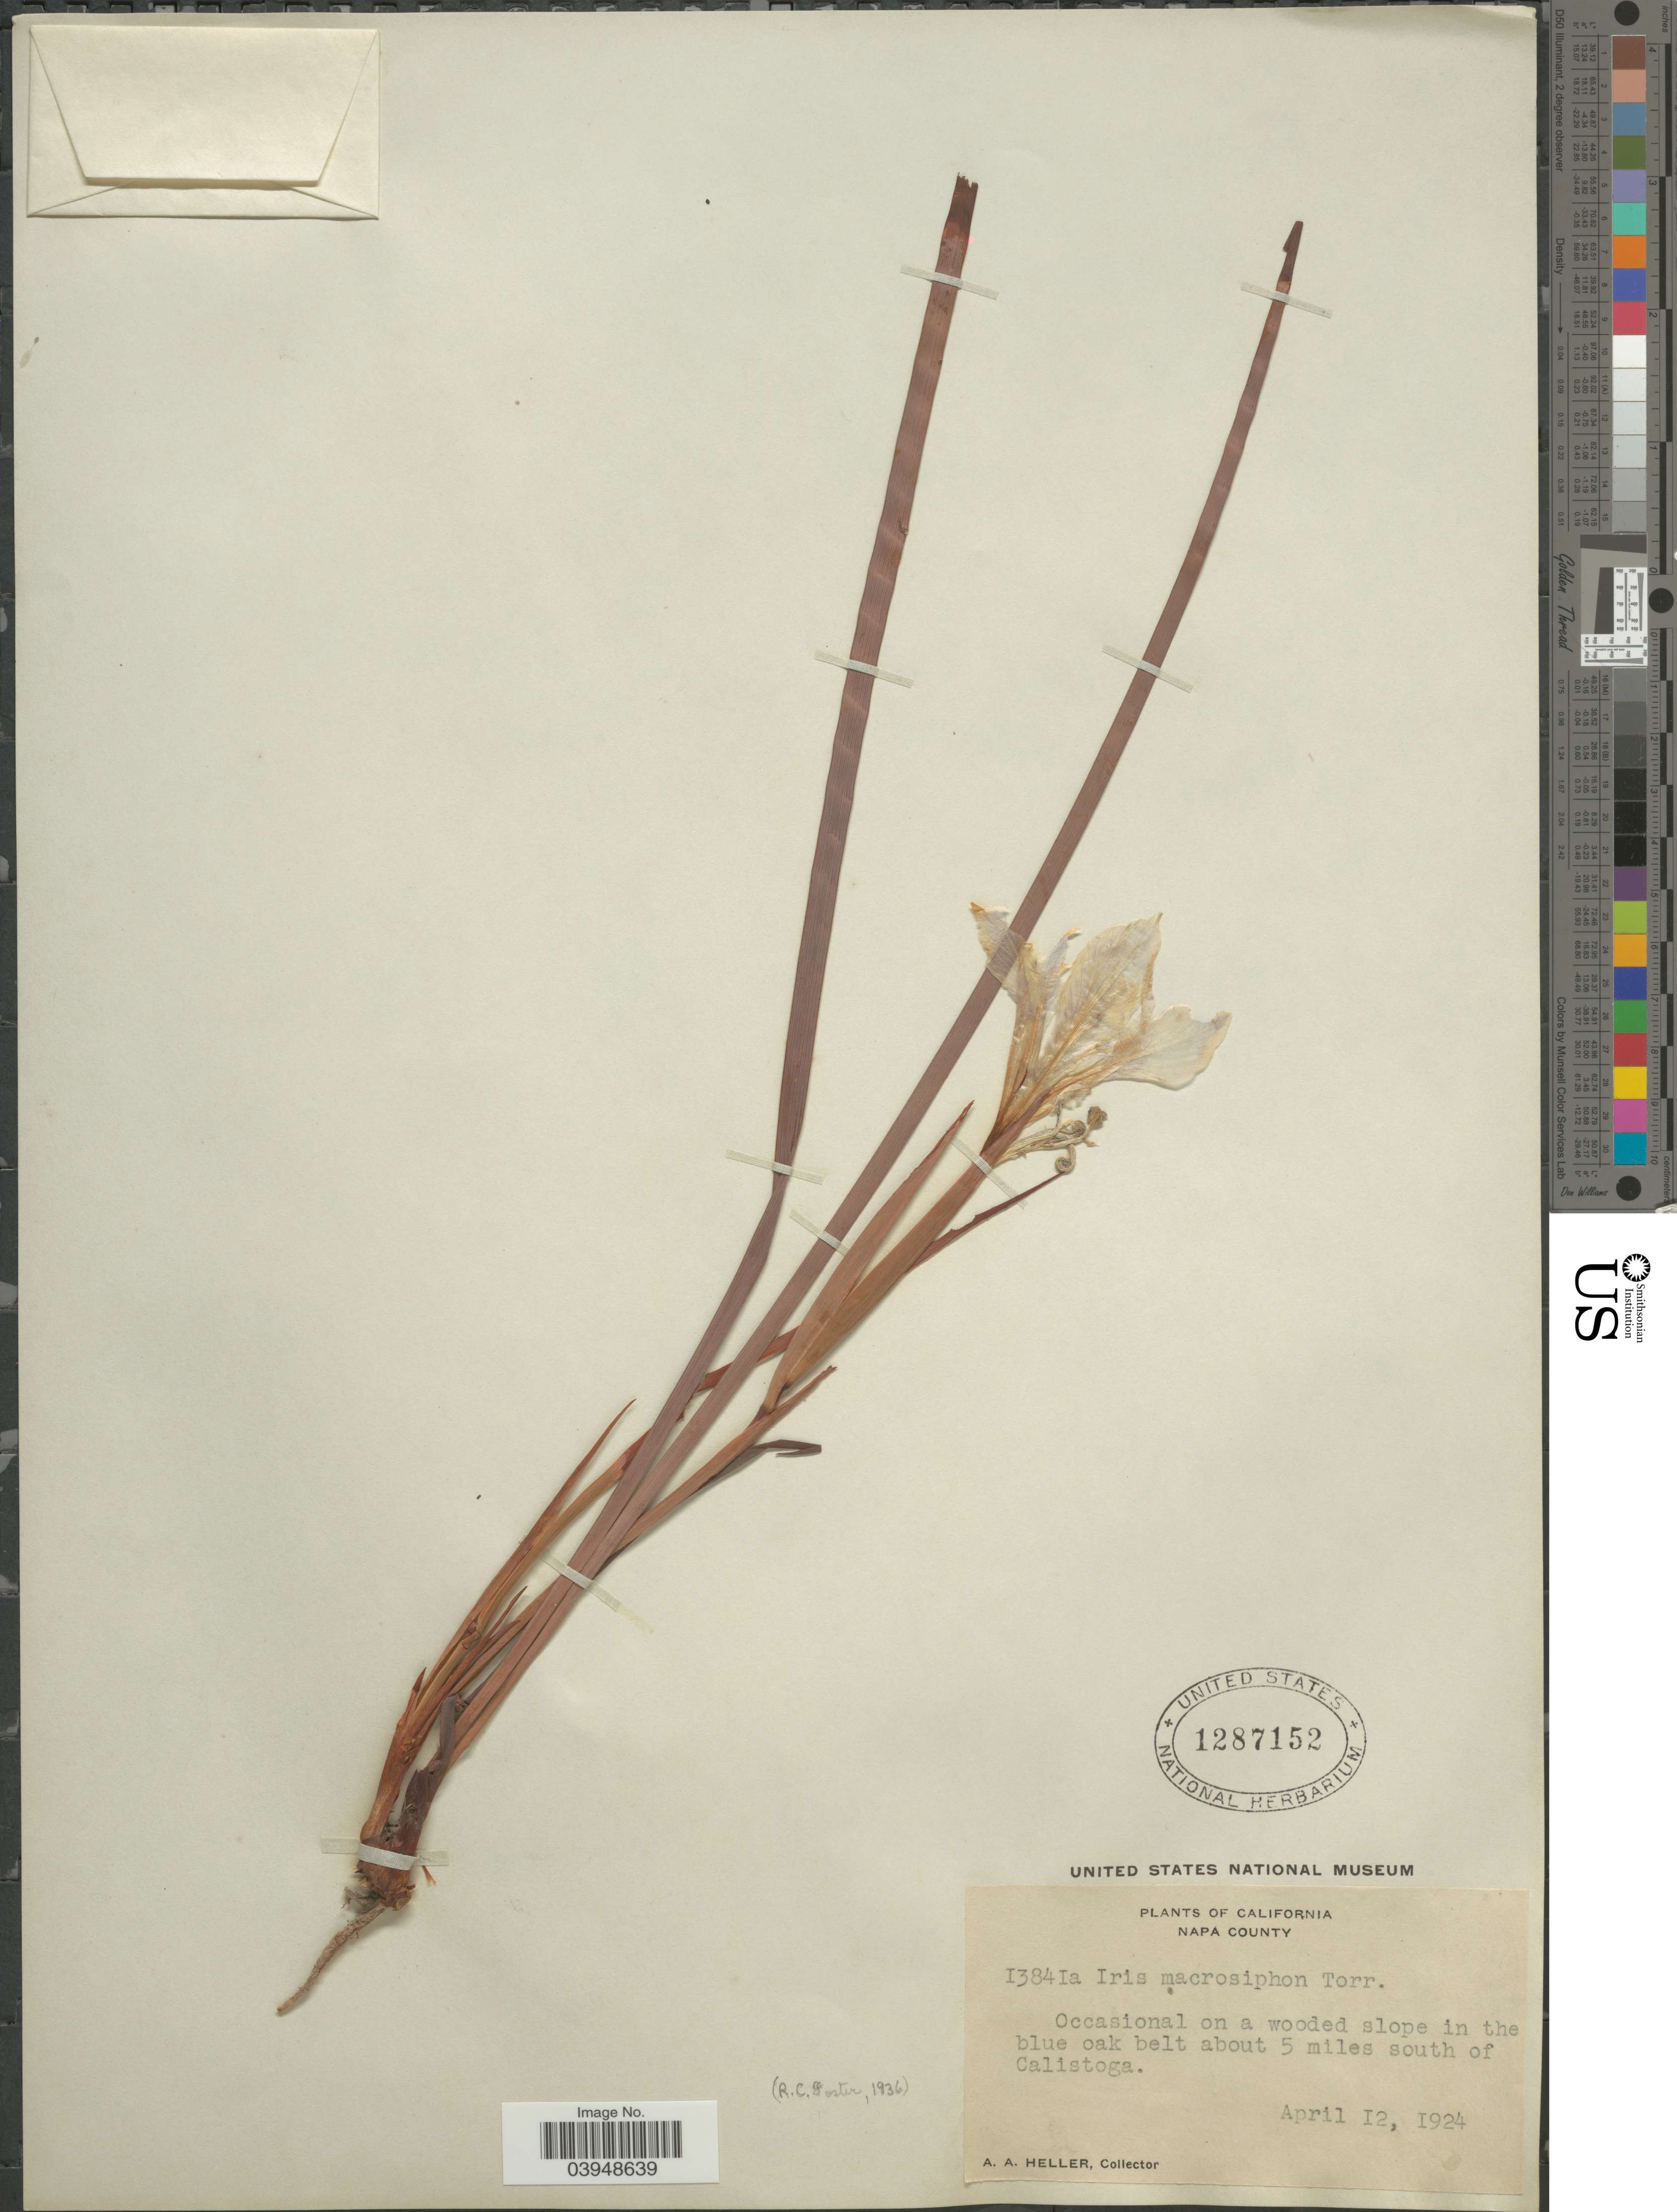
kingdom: Plantae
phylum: Tracheophyta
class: Liliopsida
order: Asparagales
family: Iridaceae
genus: Iris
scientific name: Iris macrosiphon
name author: Torr.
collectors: A. A. Heller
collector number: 13841a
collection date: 1924-04-12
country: United States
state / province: California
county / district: Napa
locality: Napa County. Occasional on a wooded slope in the blue oak belt about 5 miles south of Calistoga.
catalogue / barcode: US 1287152